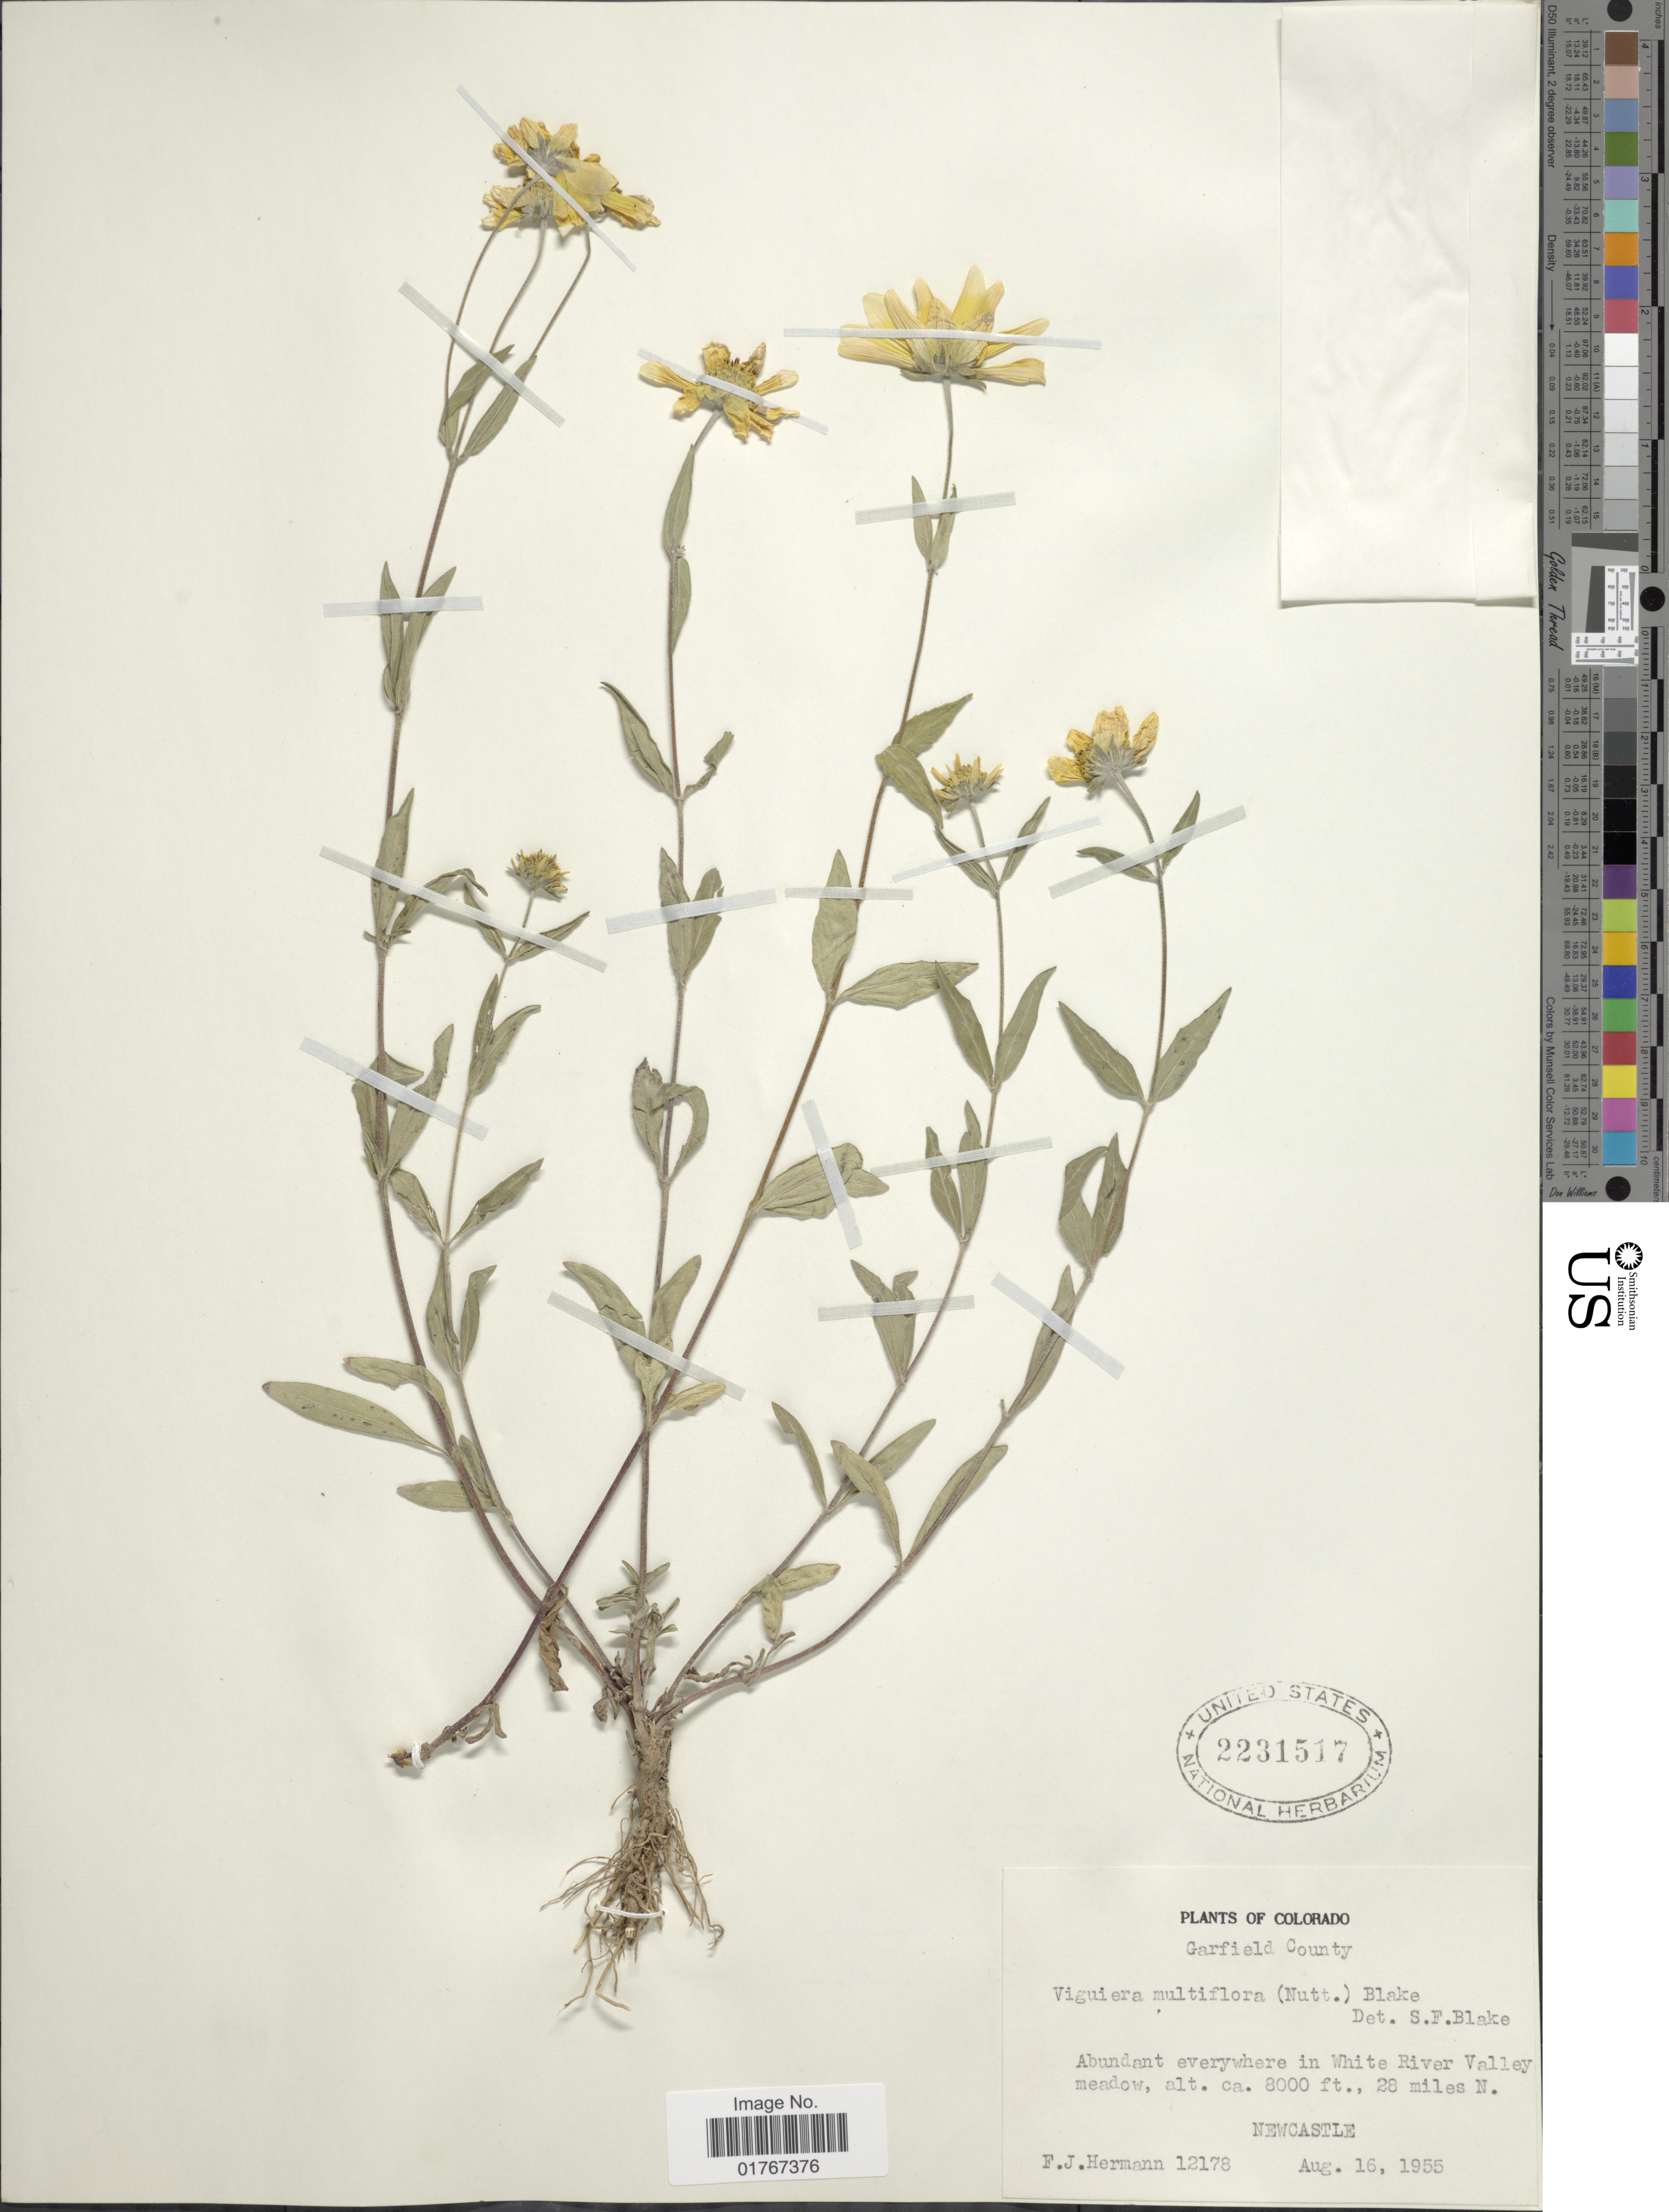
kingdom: Plantae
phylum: Tracheophyta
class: Magnoliopsida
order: Asterales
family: Asteraceae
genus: Heliomeris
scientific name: Heliomeris multiflora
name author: Nutt.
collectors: F. J. Hermann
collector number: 12178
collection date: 1955-08-16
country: United States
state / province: Colorado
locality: Garfield County, Abundant everywhere in White River Valley meadow., 28 miles N NewCastle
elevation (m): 2438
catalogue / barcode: US 2231517